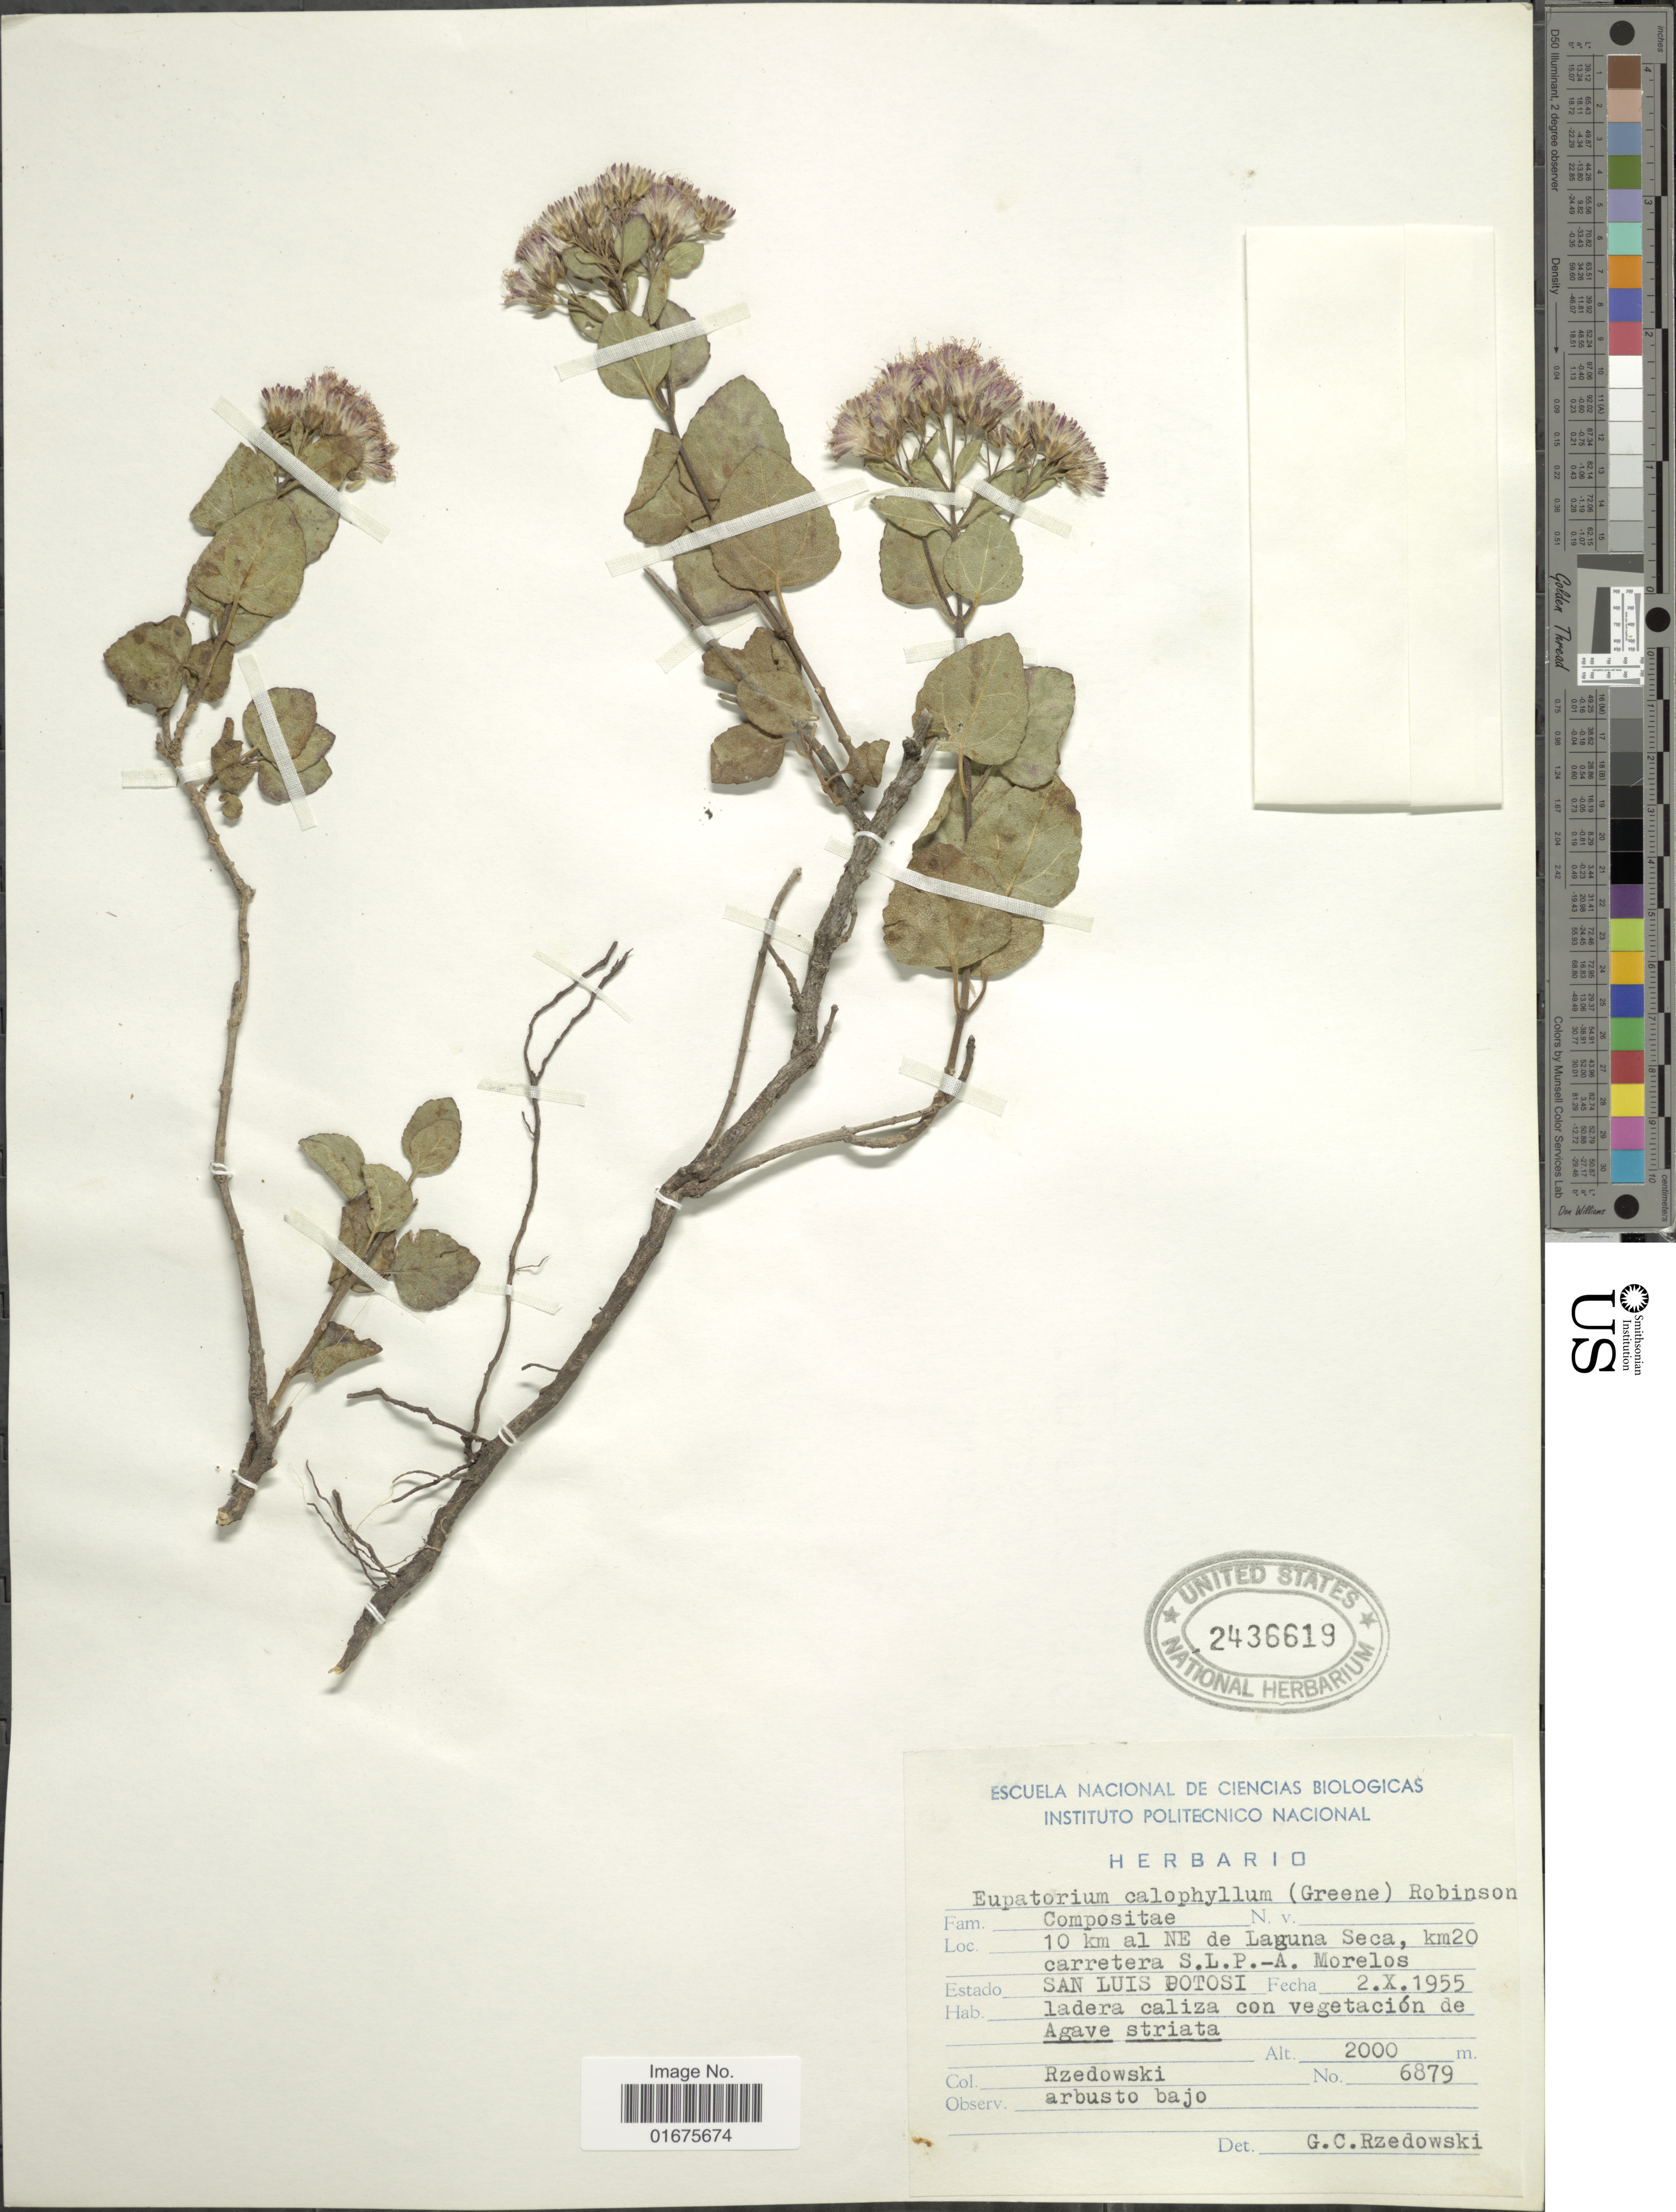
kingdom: Plantae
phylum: Tracheophyta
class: Magnoliopsida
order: Asterales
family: Asteraceae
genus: Ageratina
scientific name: Ageratina calophylla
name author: (B.L. Rob.) R.M. King & H. Rob.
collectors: Rzedowski, --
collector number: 6879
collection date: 1955-10-02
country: Mexico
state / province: San Luis Potosí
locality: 10 km al NE de Laguna Seca, km 20 carretera S.L.P. - A. Morelos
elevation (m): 2000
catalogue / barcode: US 2436619